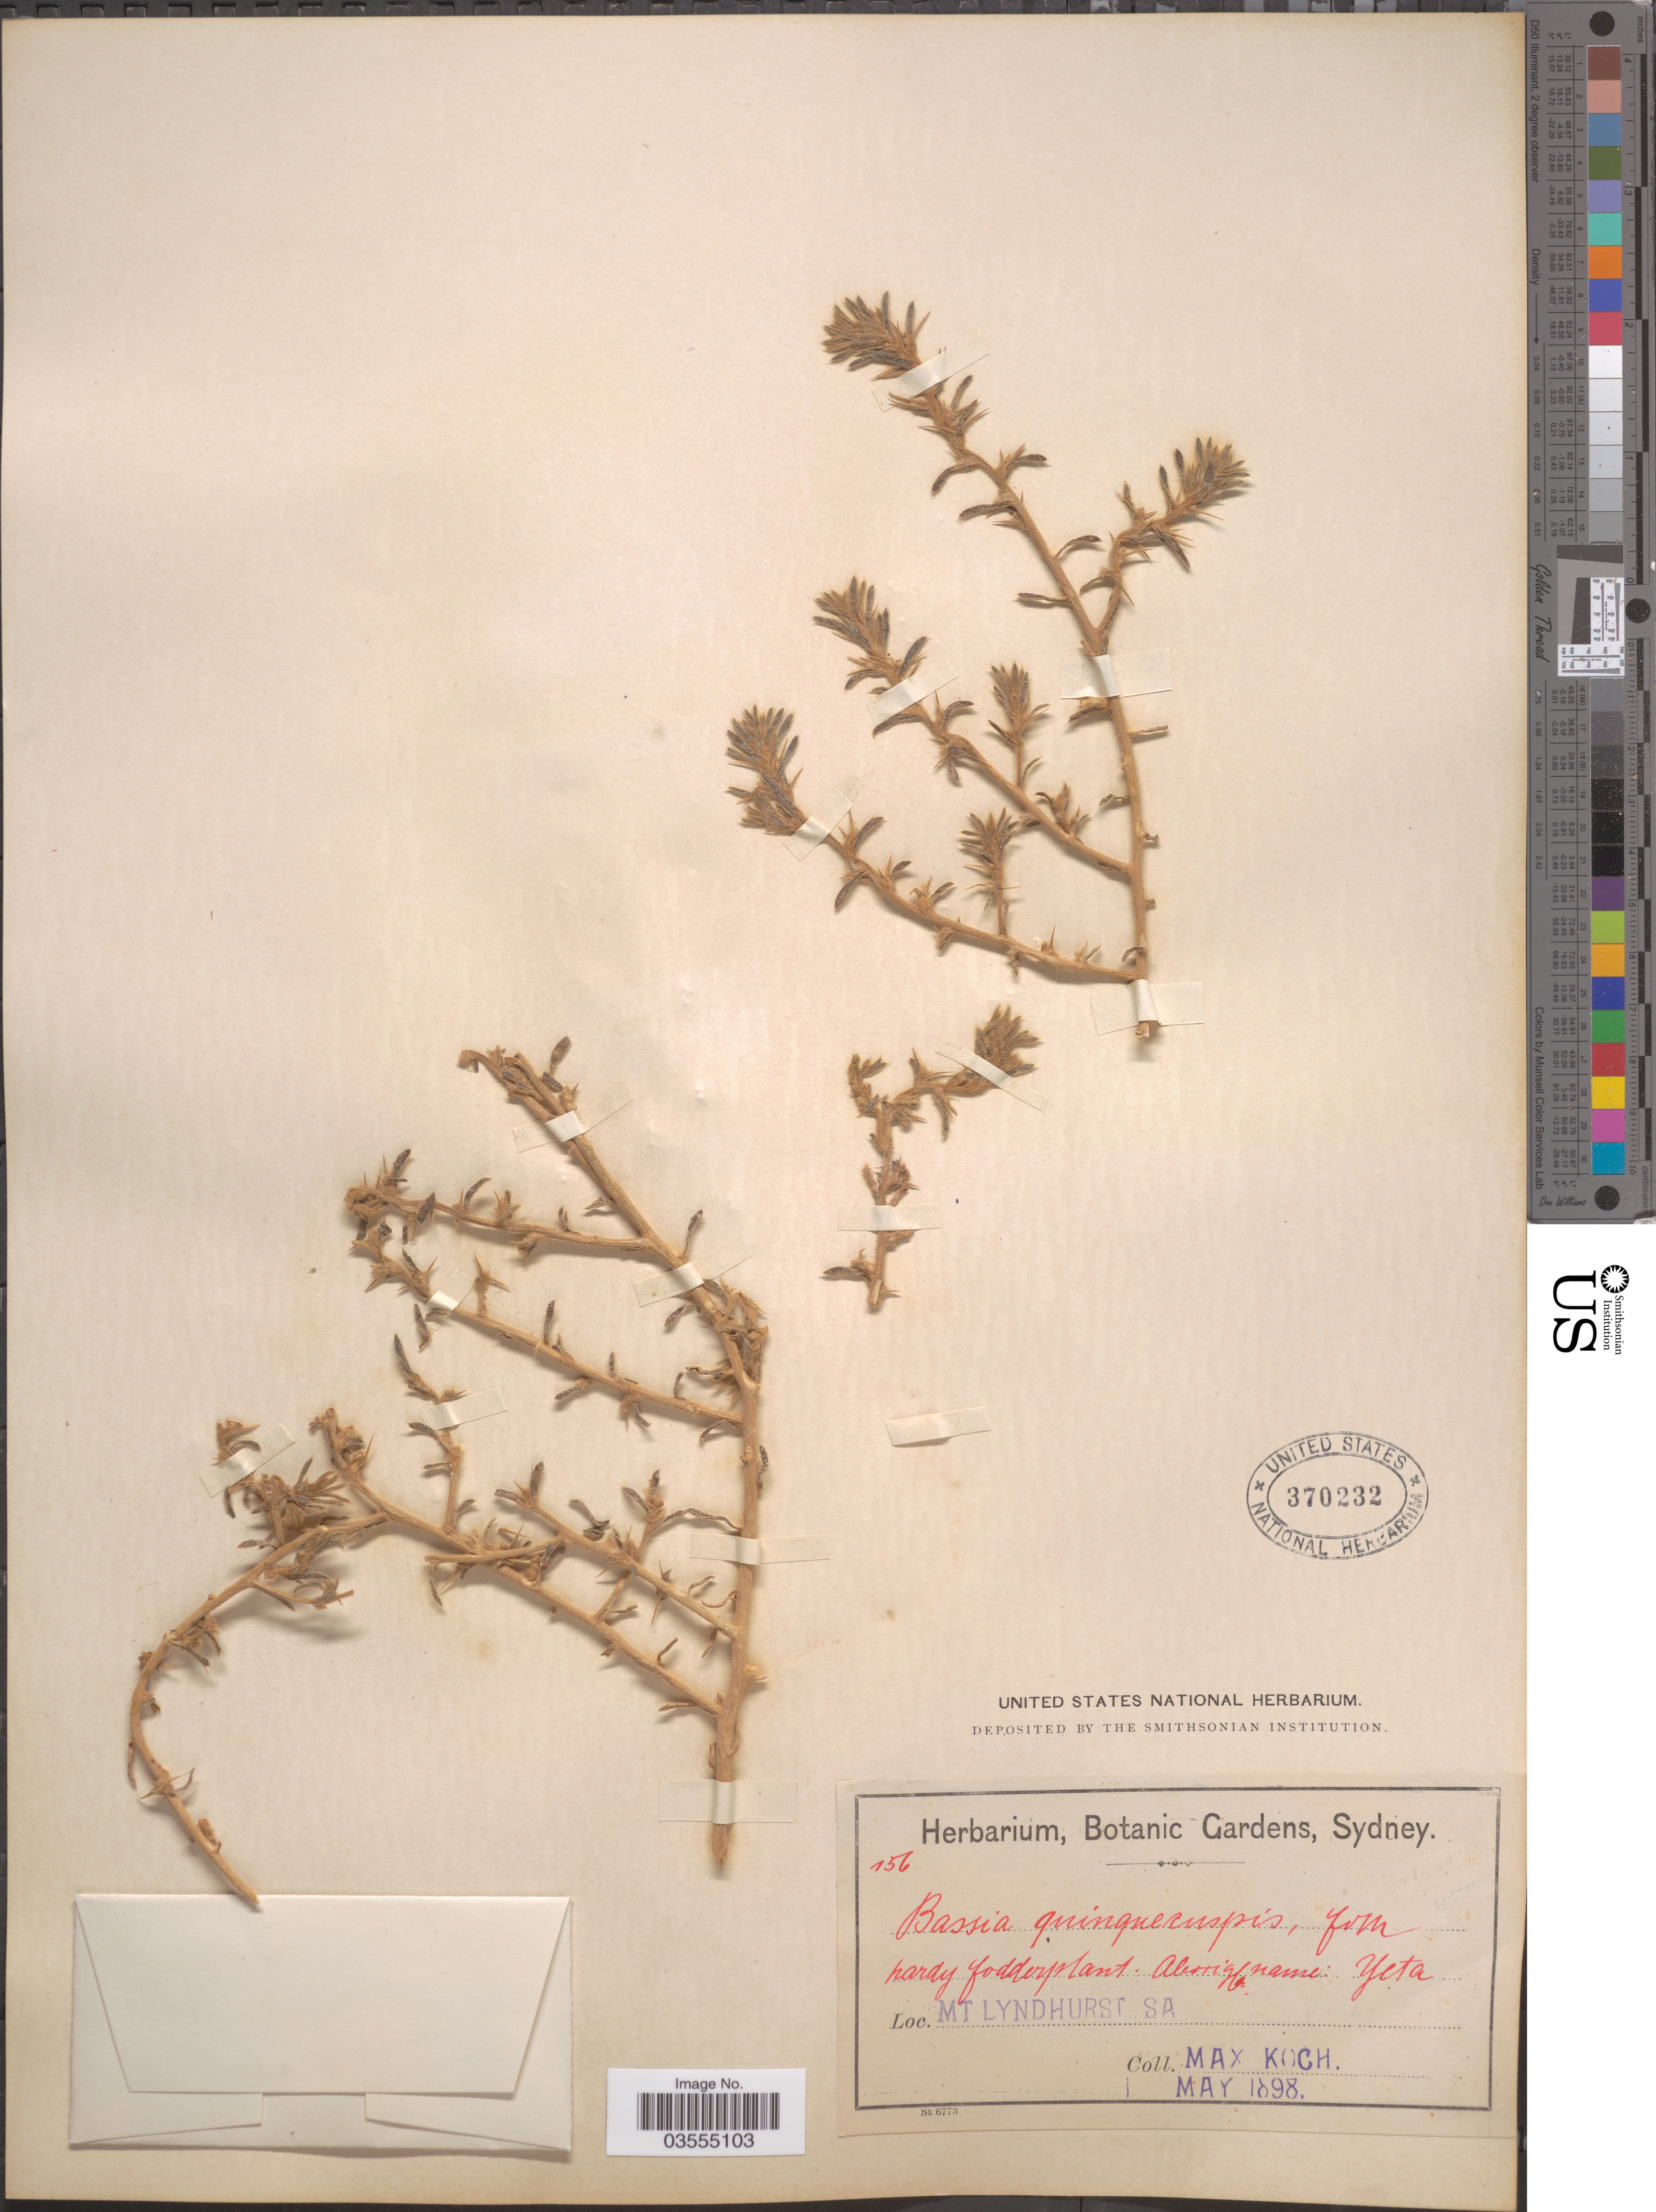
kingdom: Plantae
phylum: Tracheophyta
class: Magnoliopsida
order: Caryophyllales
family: Amaranthaceae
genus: Sclerolaena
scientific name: Sclerolaena ventricosa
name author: (J.M. Black) A.J. Scott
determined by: Wilson, Paul G.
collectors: M. Koch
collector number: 156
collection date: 1898-05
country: Australia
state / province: South Australia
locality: Mt Lyndhurst.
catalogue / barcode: US 370232